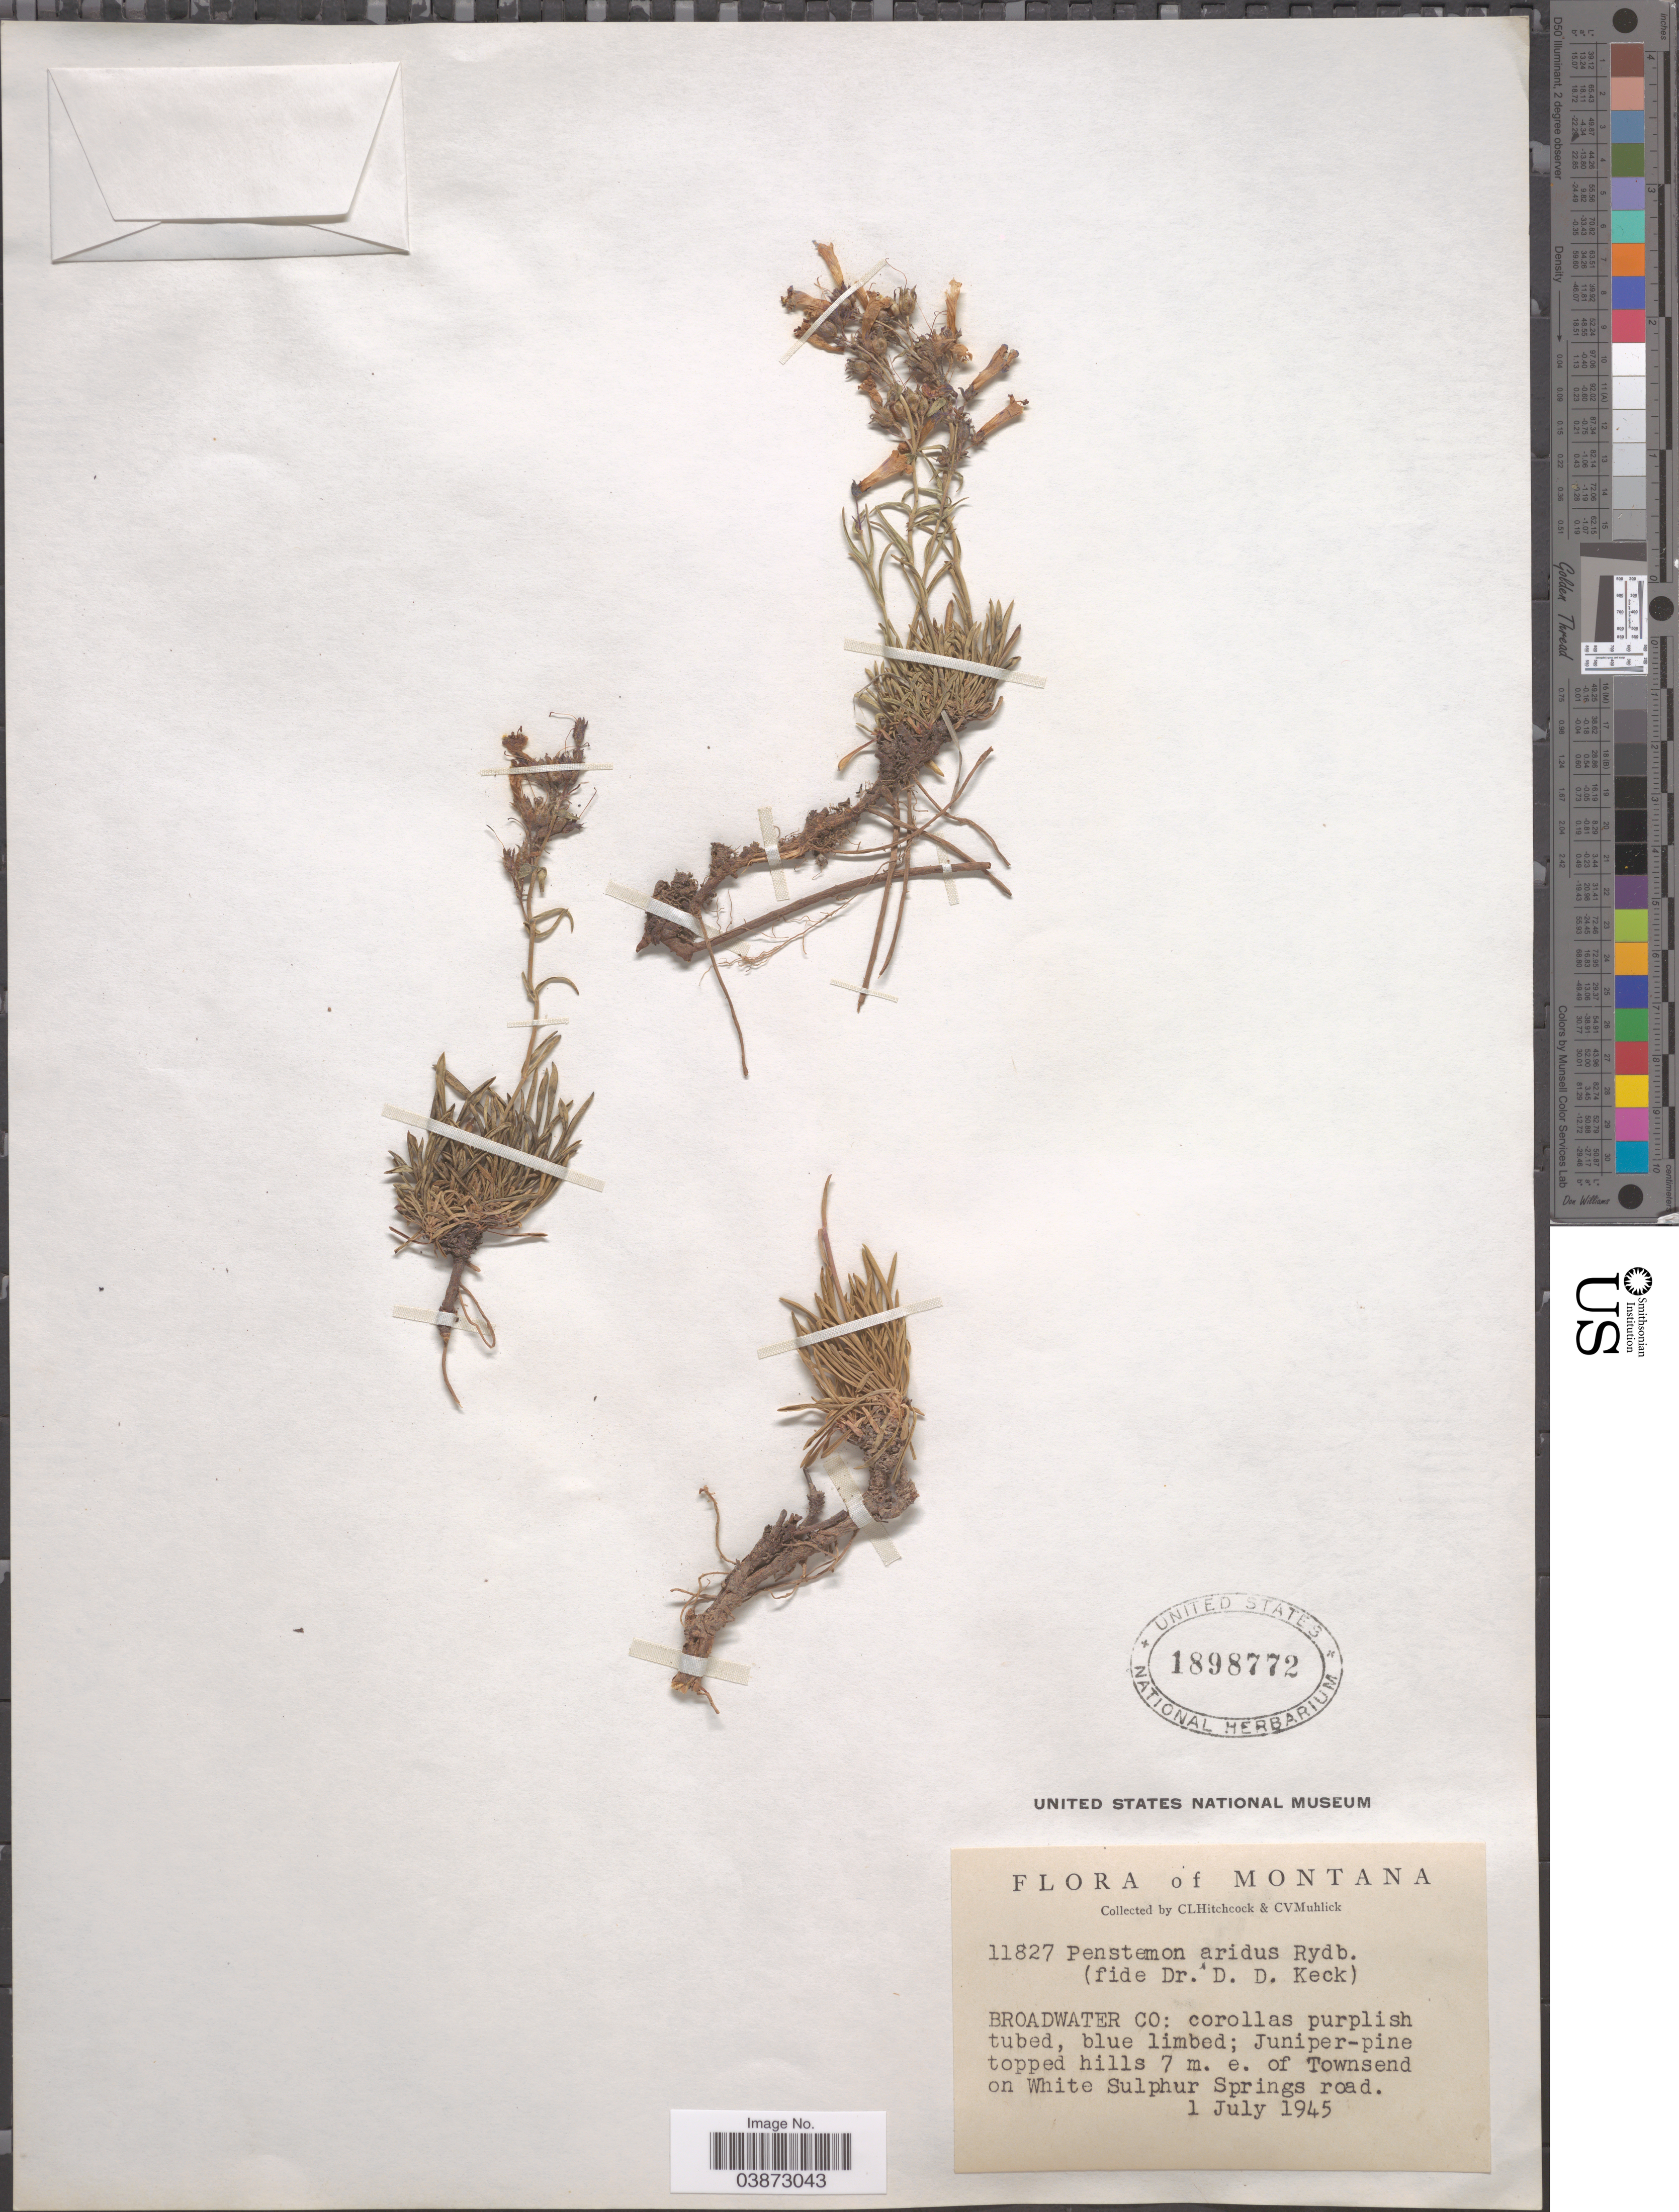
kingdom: Plantae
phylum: Tracheophyta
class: Magnoliopsida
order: Lamiales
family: Plantaginaceae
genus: Penstemon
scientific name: Penstemon aridus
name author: Rydb.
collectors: C. L. Hitchcock & C. V. Muhlick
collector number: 11827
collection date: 1945-07-01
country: United States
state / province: Montana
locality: Broadwater Co: topped hills 7 m. e. of Townsend on White Sulphur Springs road.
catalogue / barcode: US 1898772